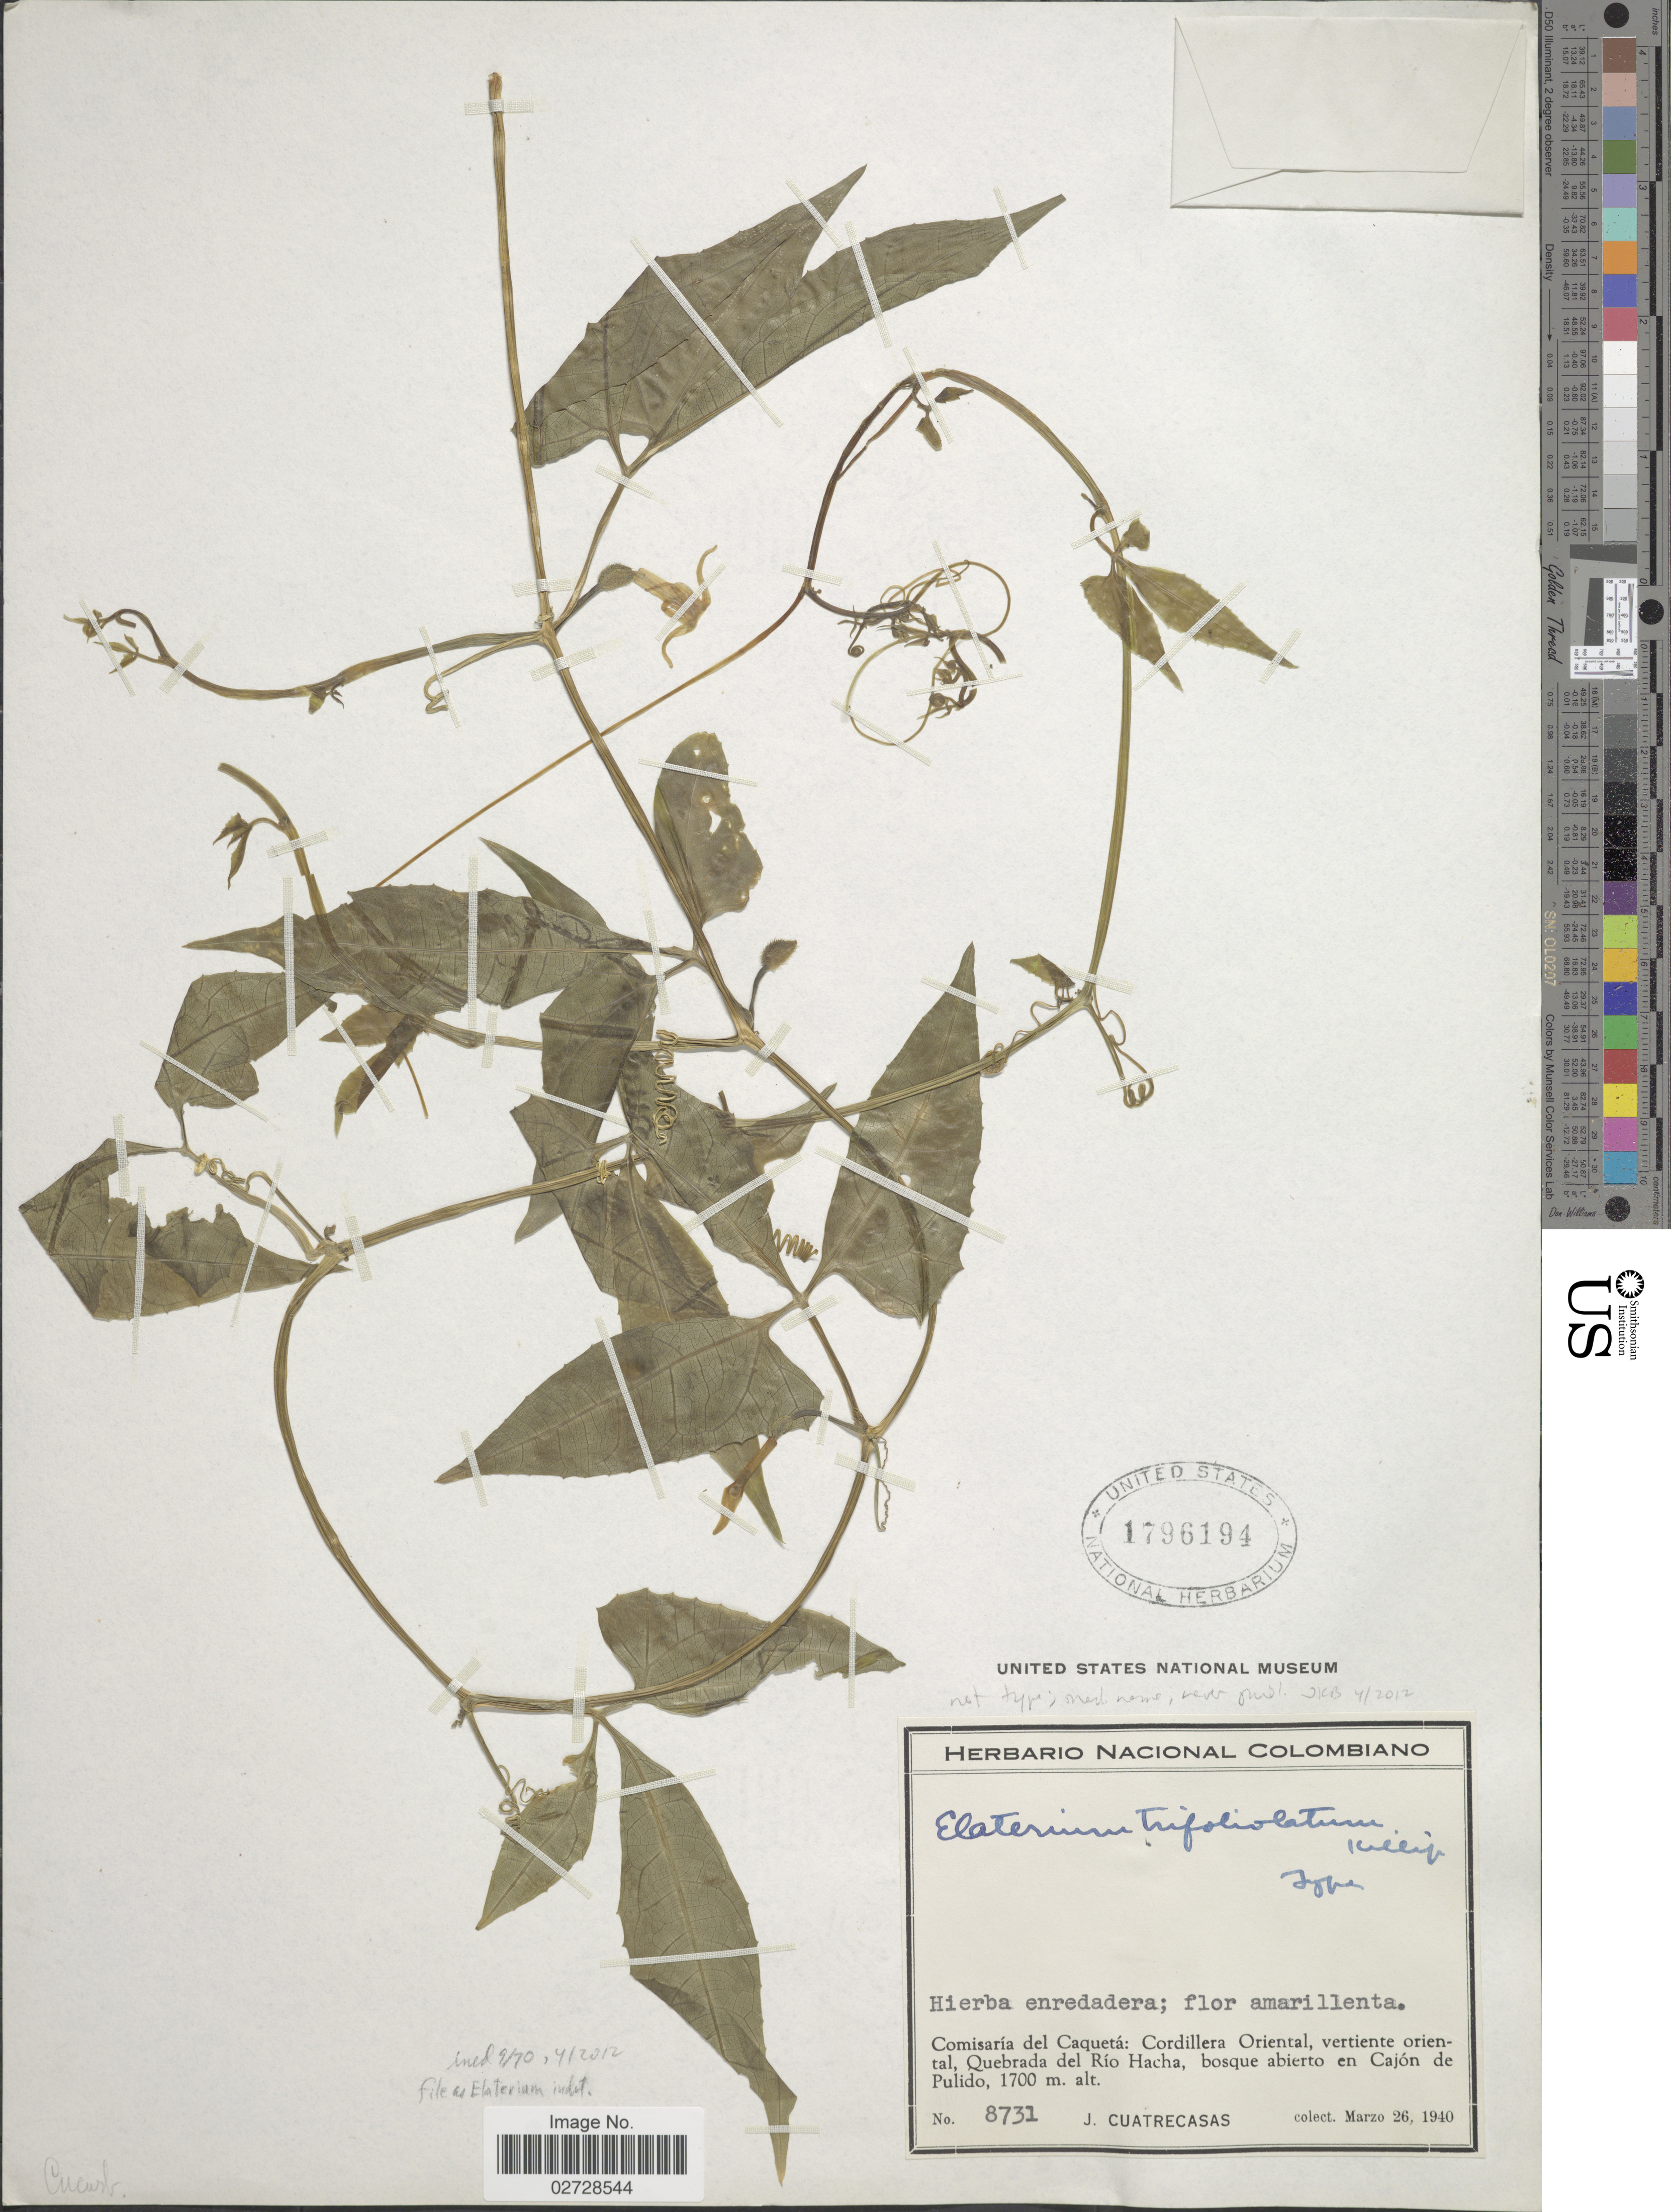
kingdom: Plantae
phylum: Tracheophyta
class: Magnoliopsida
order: Cucurbitales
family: Cucurbitaceae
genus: Cyclanthera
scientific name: Cyclanthera sp.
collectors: J. Cuatrecasas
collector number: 8731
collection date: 1940-03-26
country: Colombia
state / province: Caquetá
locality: Comisaria del Caqueta: Cordillera Oriental, vertiente oriental, Quebrada del Rio Hacha, bosque abierto en Cajon de Pulido.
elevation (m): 1700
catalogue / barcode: US 1796194